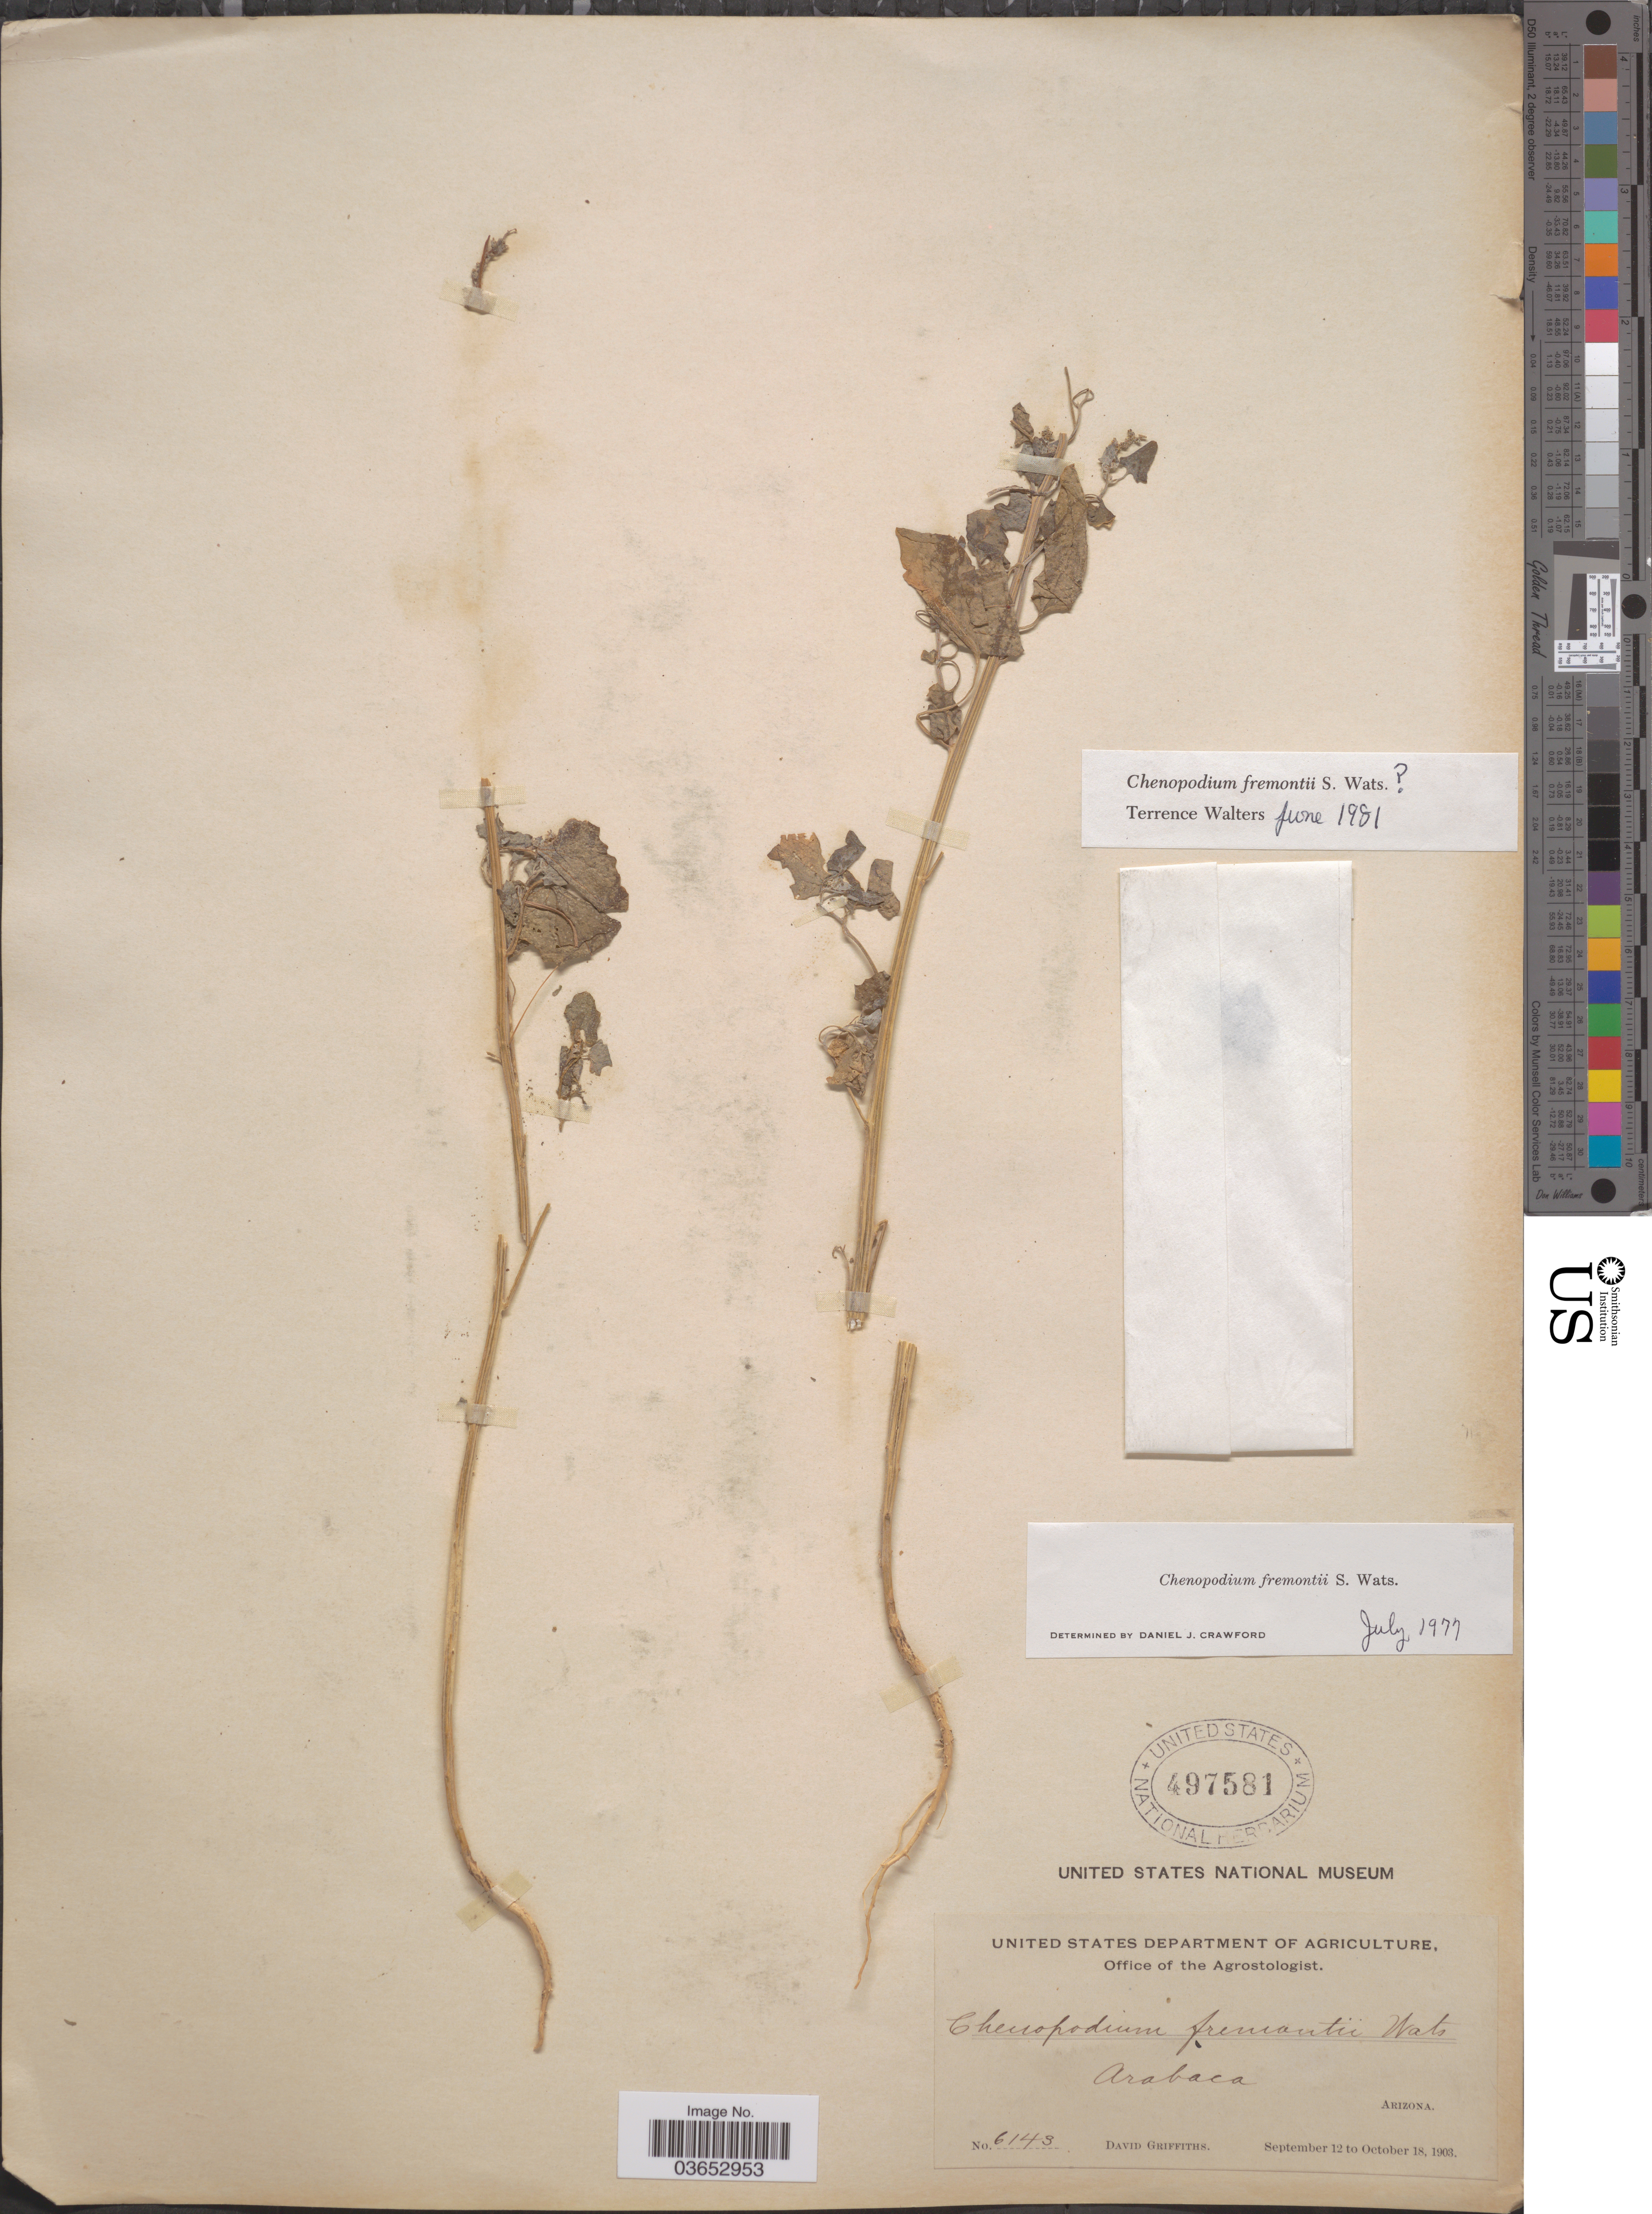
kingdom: Plantae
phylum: Tracheophyta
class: Magnoliopsida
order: Caryophyllales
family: Amaranthaceae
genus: Chenopodium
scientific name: Chenopodium fremontii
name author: S. Watson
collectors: D. Griffiths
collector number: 6143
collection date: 1903-09-12/1903-10-18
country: United States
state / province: Arizona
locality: Arabaca.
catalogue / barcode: US 497581